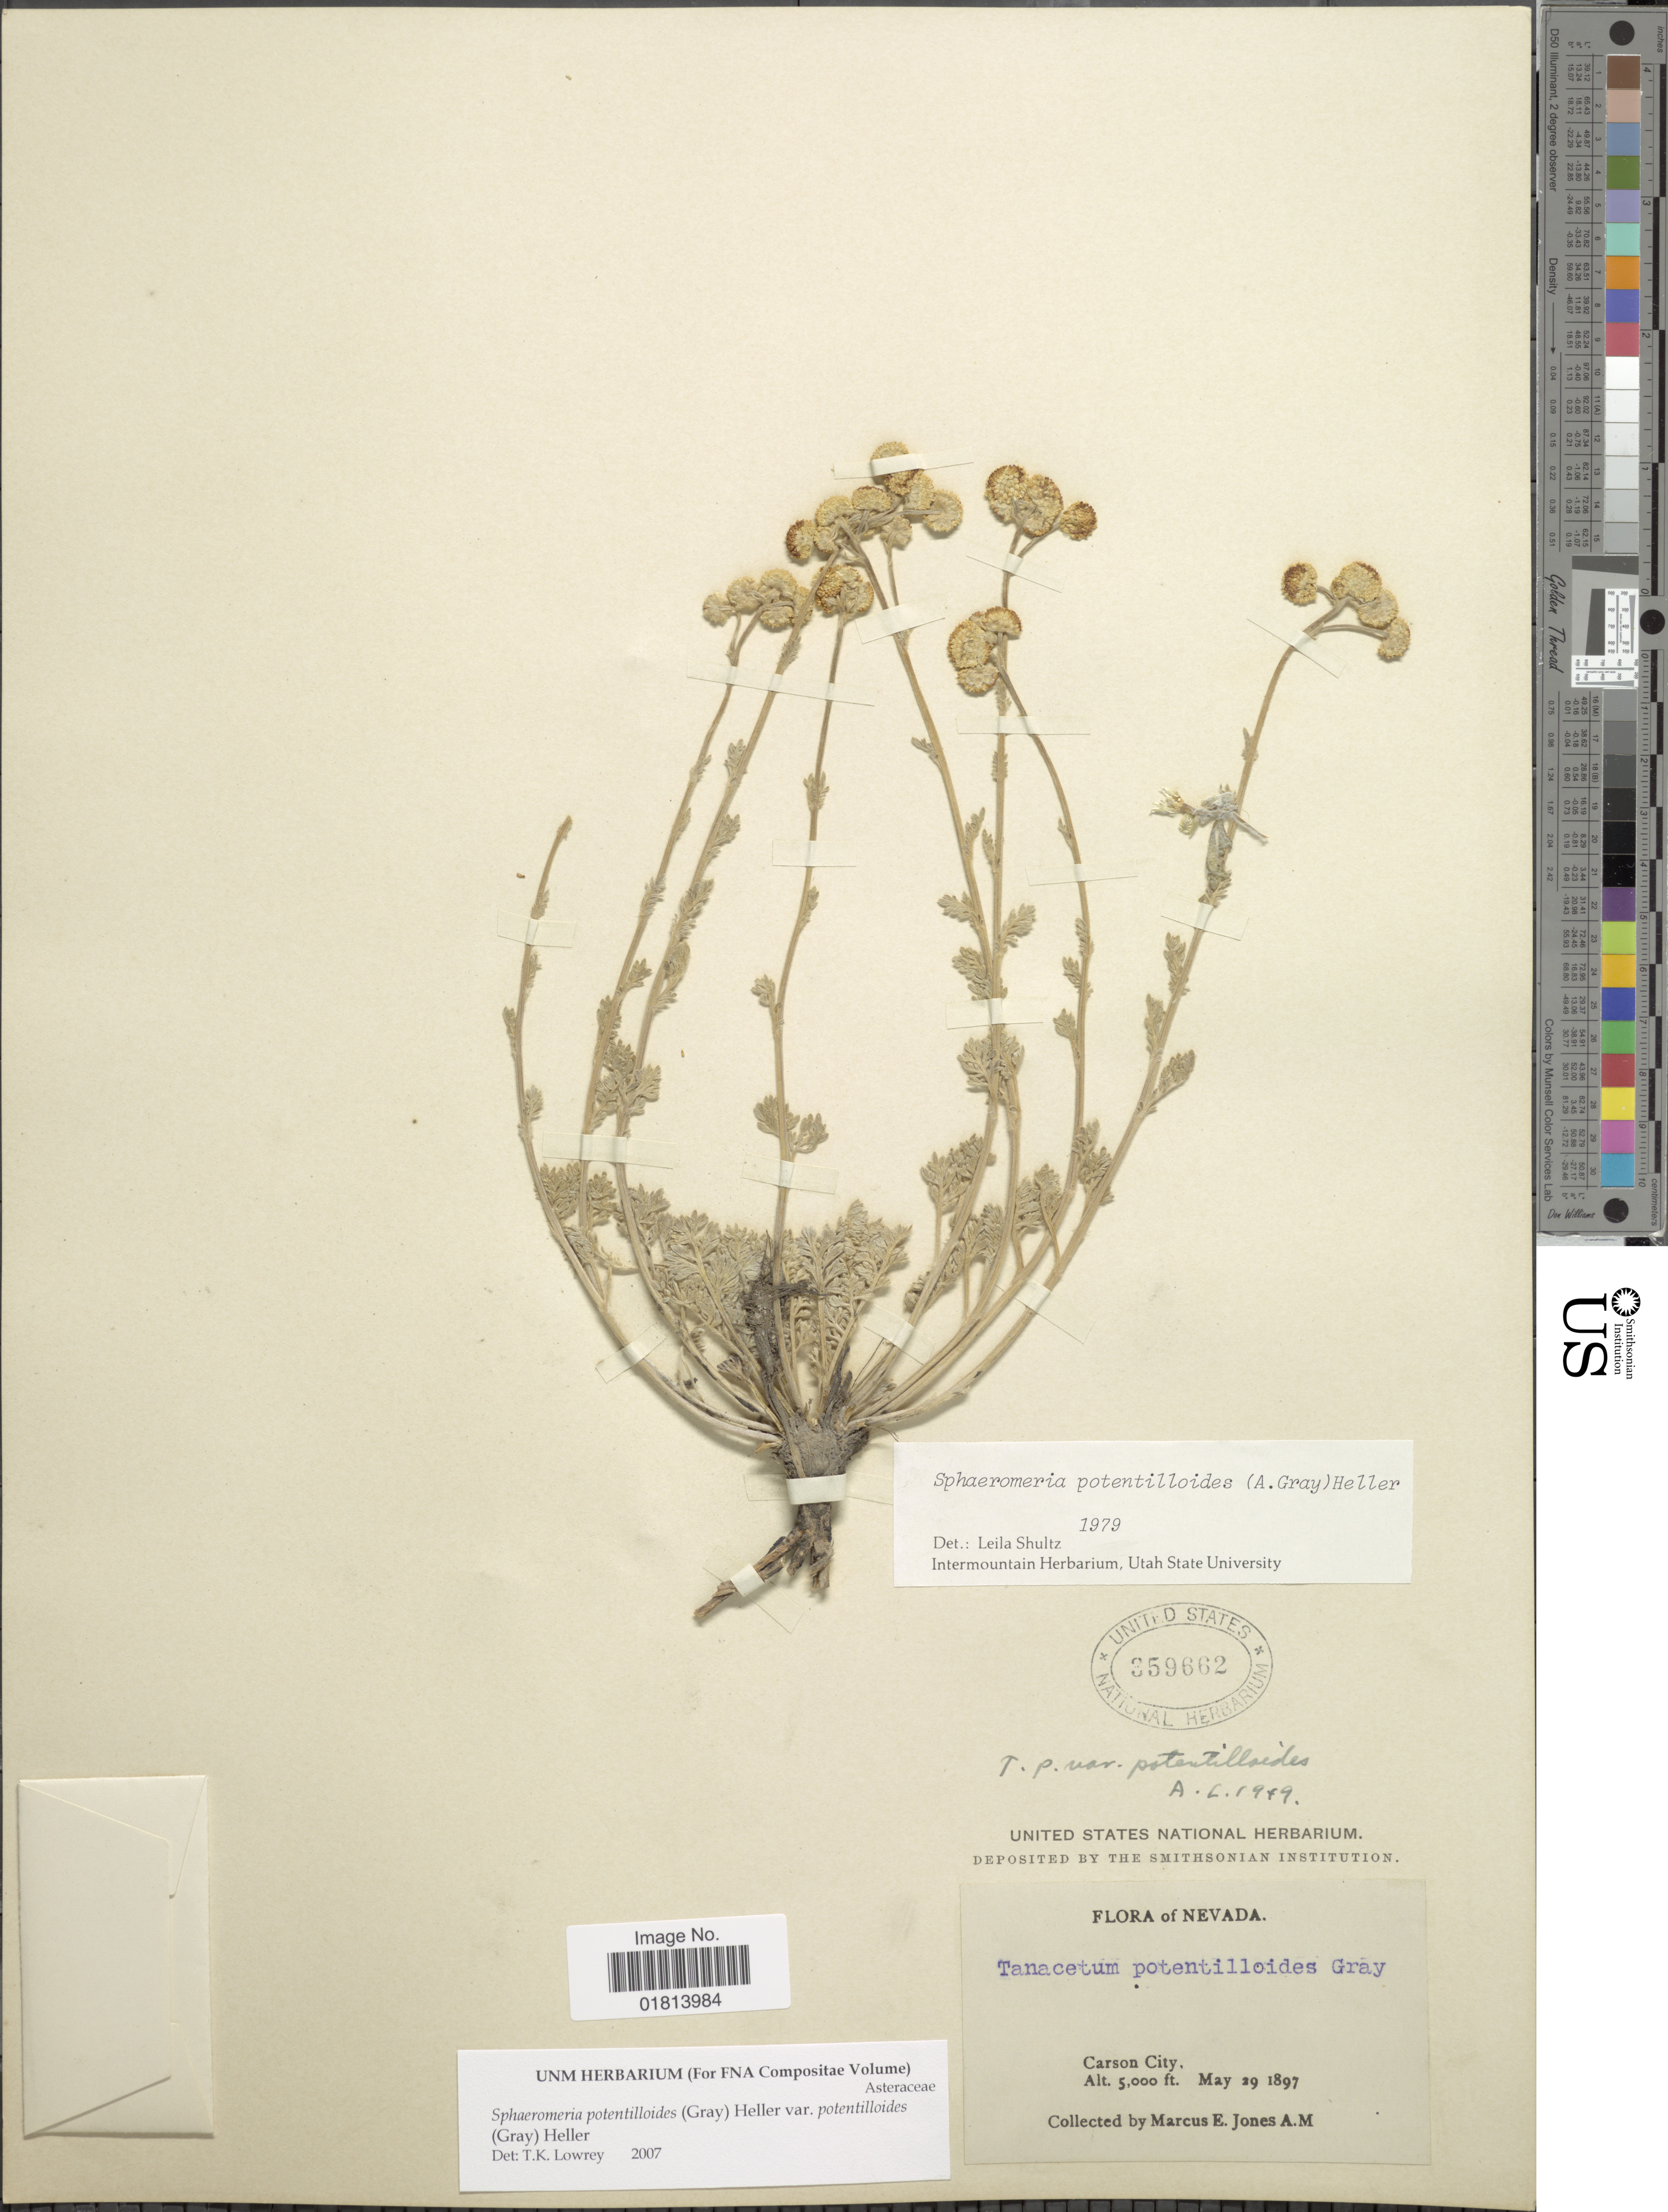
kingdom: Plantae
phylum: Tracheophyta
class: Magnoliopsida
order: Asterales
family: Asteraceae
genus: Sphaeromeria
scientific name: Sphaeromeria potentilloides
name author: (A. Gray) A. Heller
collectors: M. E. Jones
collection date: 1897-05-29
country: United States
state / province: Nevada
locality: Carson City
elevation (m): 1524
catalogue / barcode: US 359662